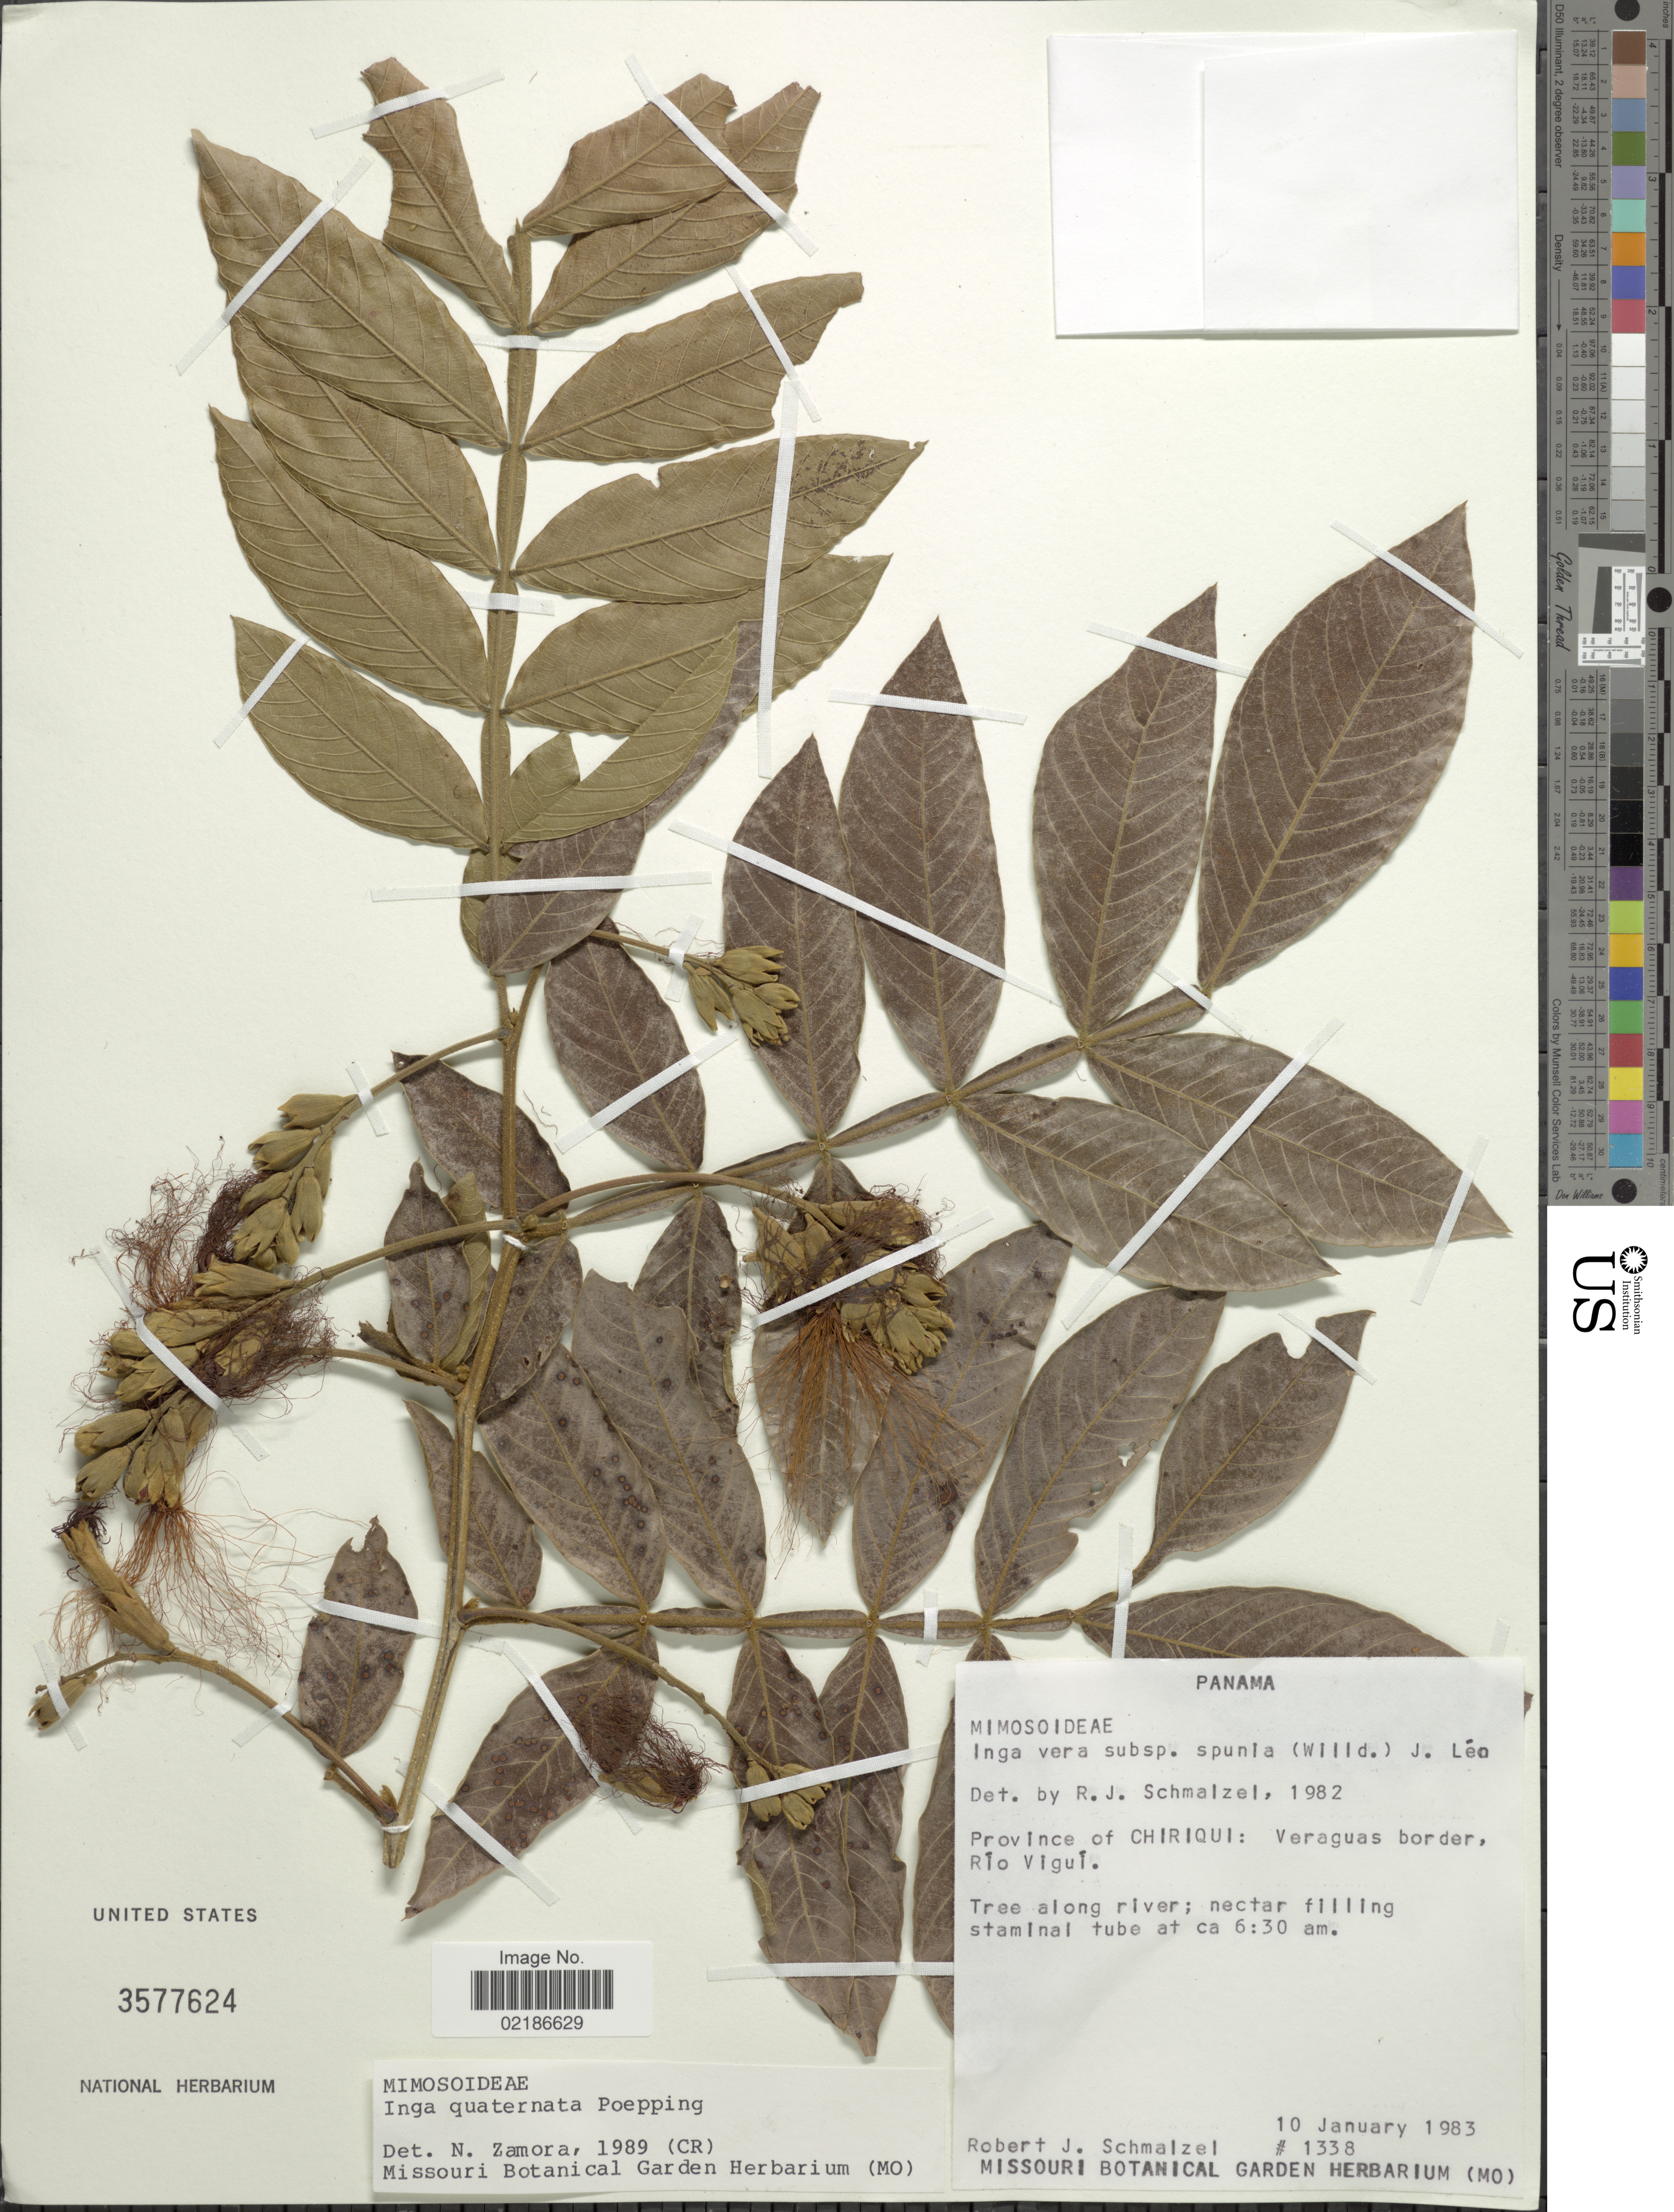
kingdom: Plantae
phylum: Tracheophyta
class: Magnoliopsida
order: Fabales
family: Fabaceae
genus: Inga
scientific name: Inga quaternata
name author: Poepp. & Endl.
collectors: R. Schmalzel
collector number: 1338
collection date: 1983-01-10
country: Panama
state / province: Chiriqui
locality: Veraguas border, Rio Vigui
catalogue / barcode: US 3577624